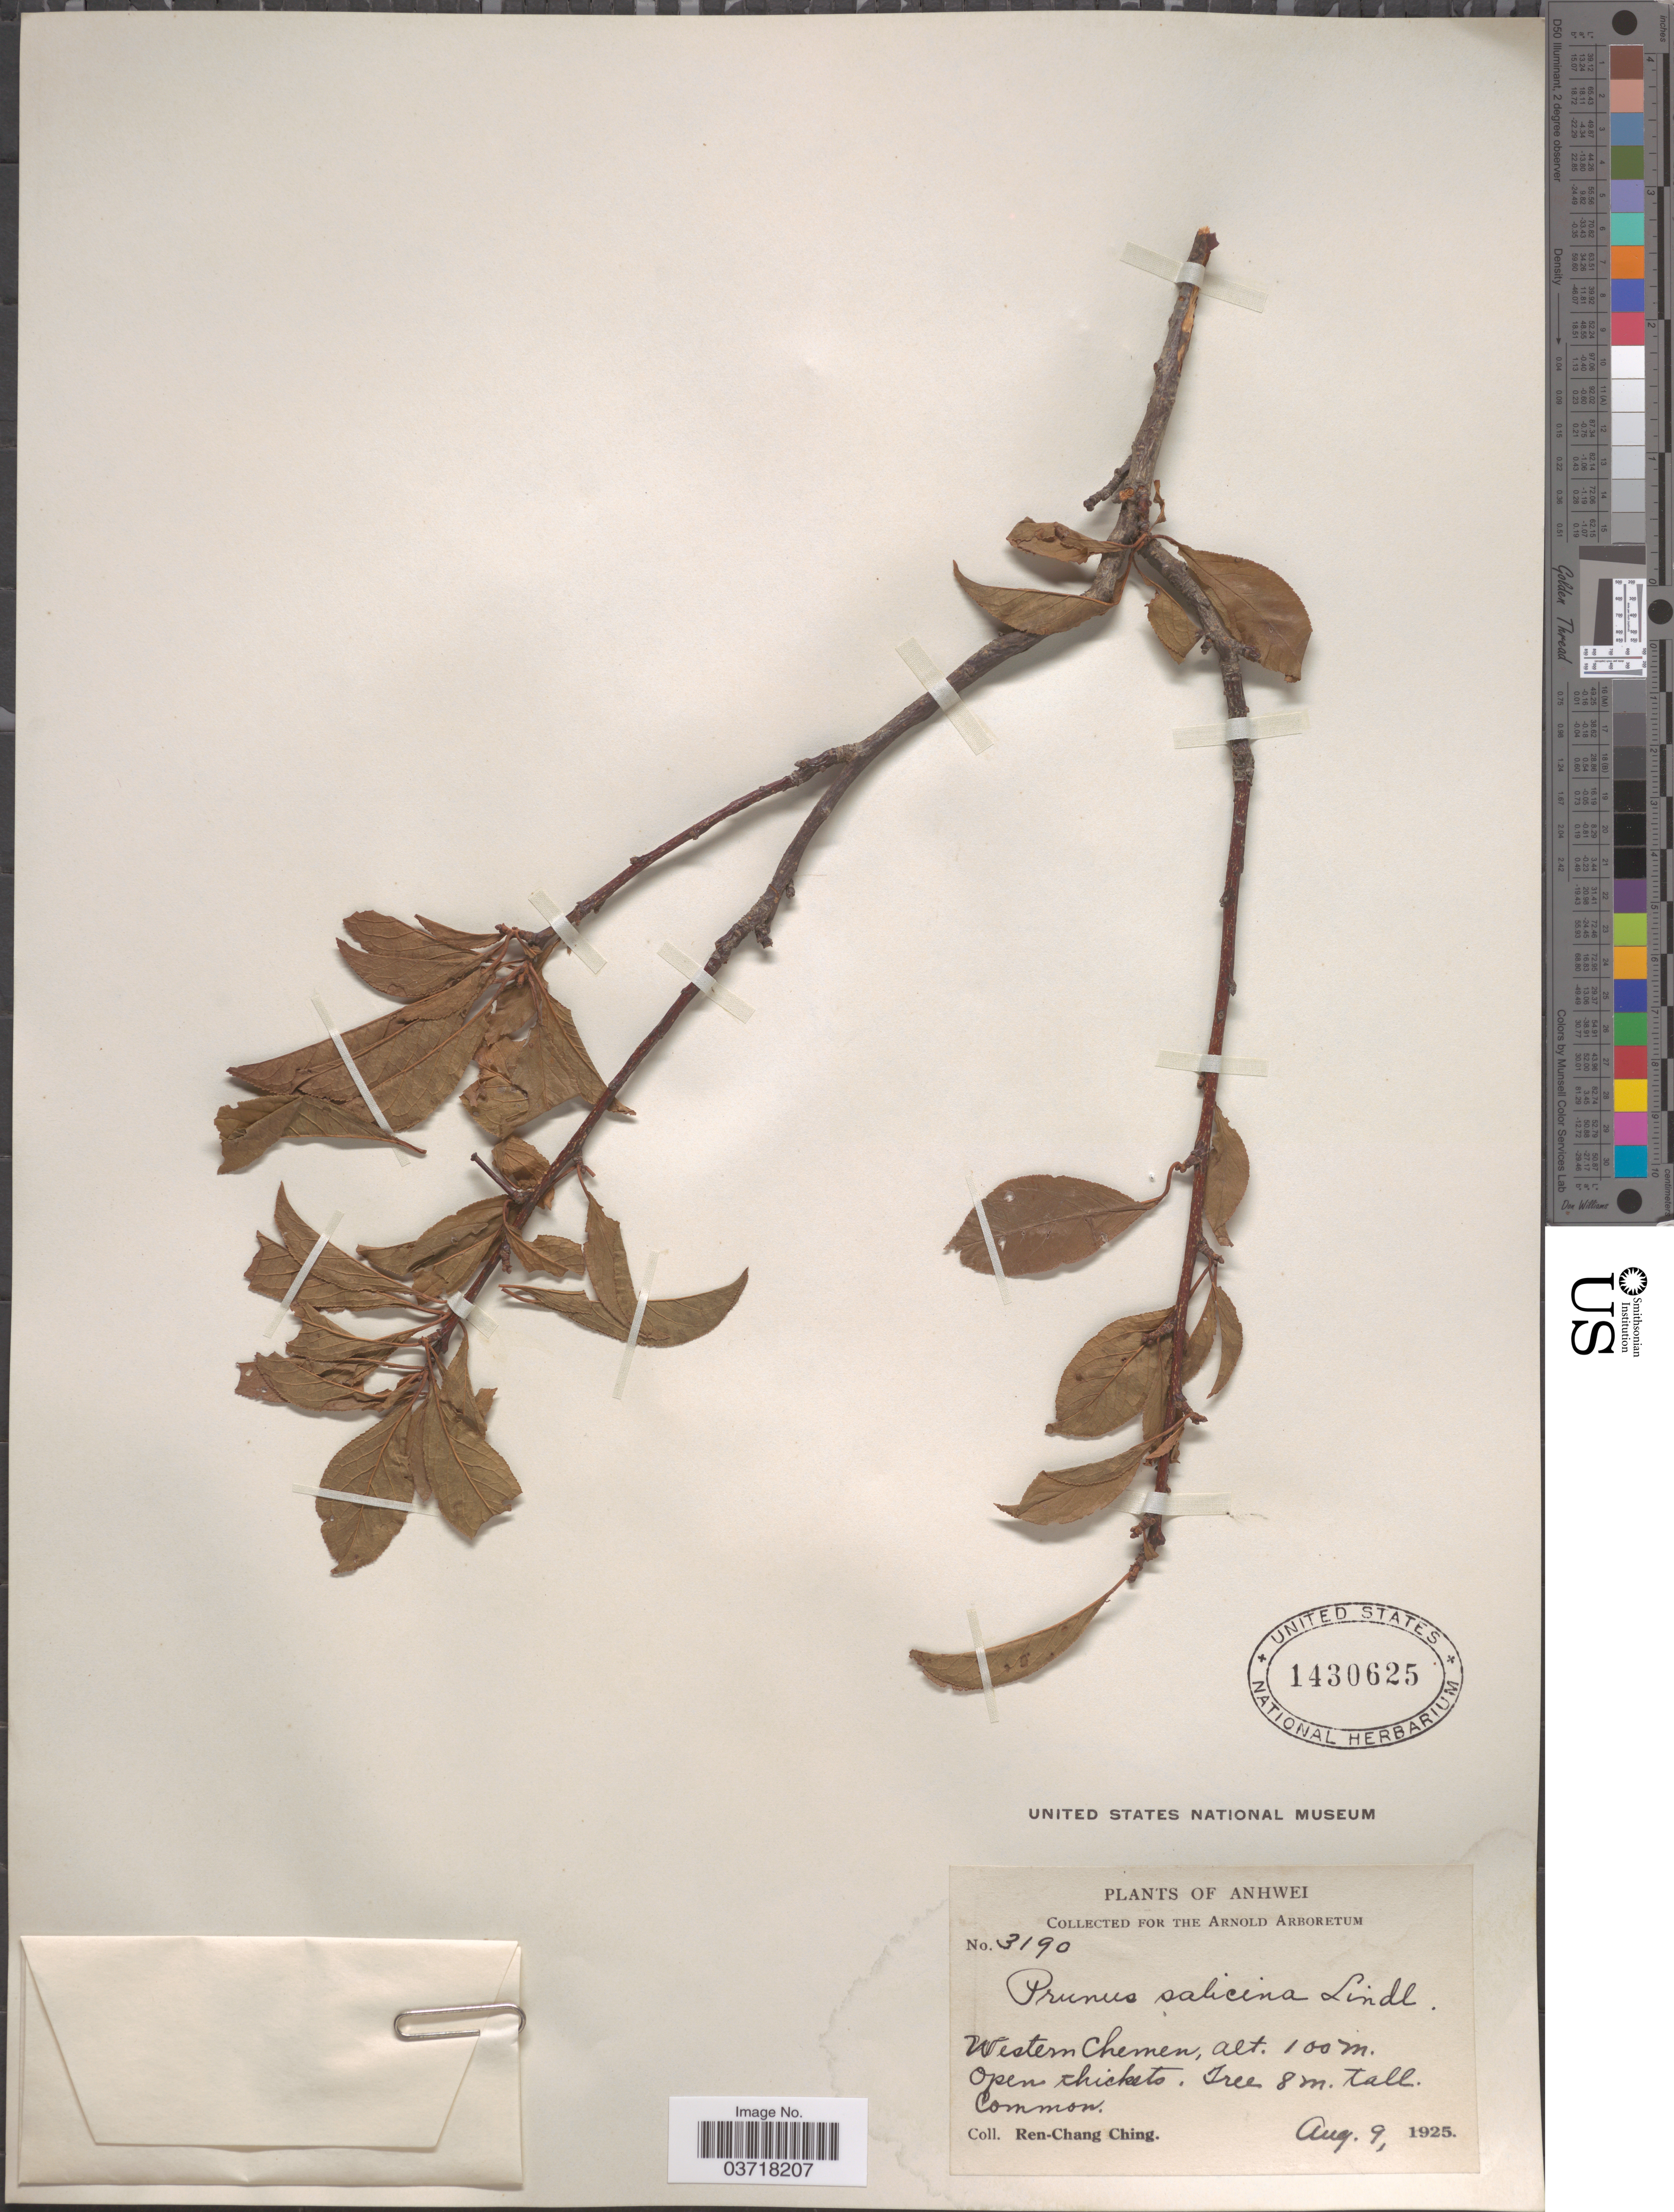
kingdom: Plantae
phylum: Tracheophyta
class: Magnoliopsida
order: Rosales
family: Rosaceae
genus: Prunus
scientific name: Prunus salicina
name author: Lindl.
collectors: R. C. Ching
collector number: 3190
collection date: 1925-08-09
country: China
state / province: Anhui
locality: Anhwei. Western Chemen.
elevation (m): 100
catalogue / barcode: US 1430625